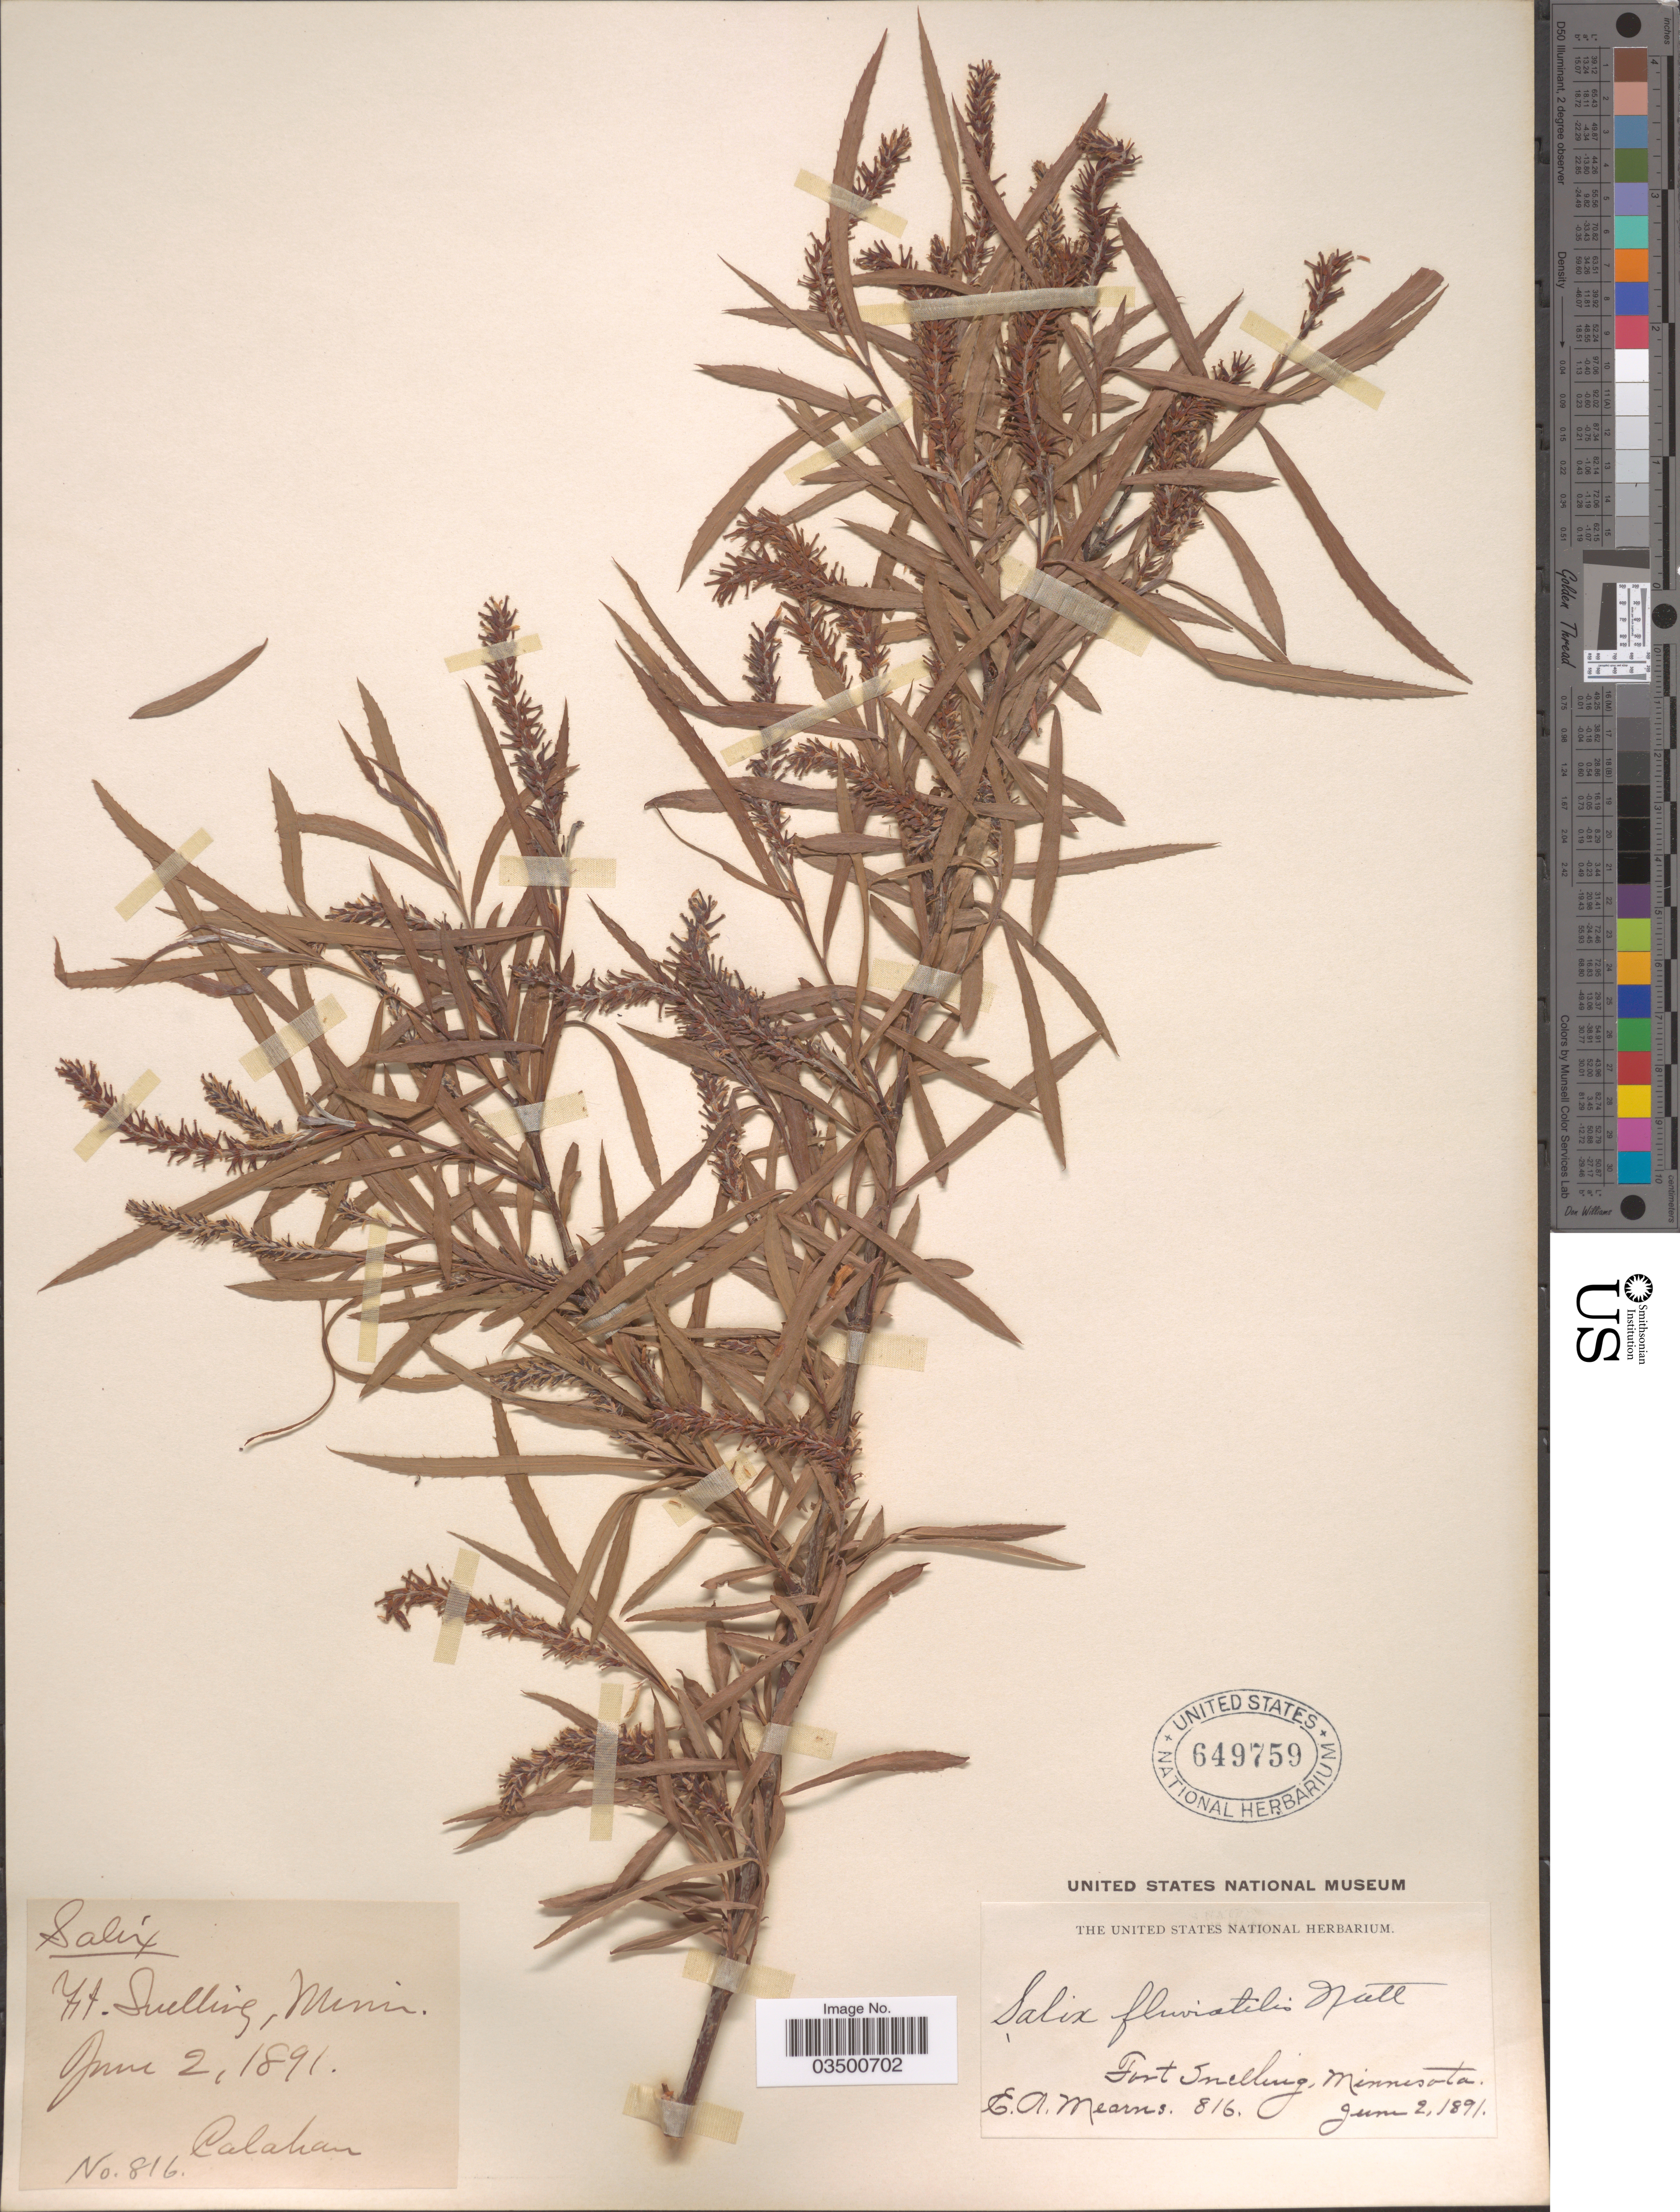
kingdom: Plantae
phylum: Tracheophyta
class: Magnoliopsida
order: Malpighiales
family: Salicaceae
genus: Salix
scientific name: Salix interior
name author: Rowlee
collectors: E. A. Mearns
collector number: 816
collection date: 1891-06-02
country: United States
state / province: Minnesota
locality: Fort Snelling.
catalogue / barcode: US 649759